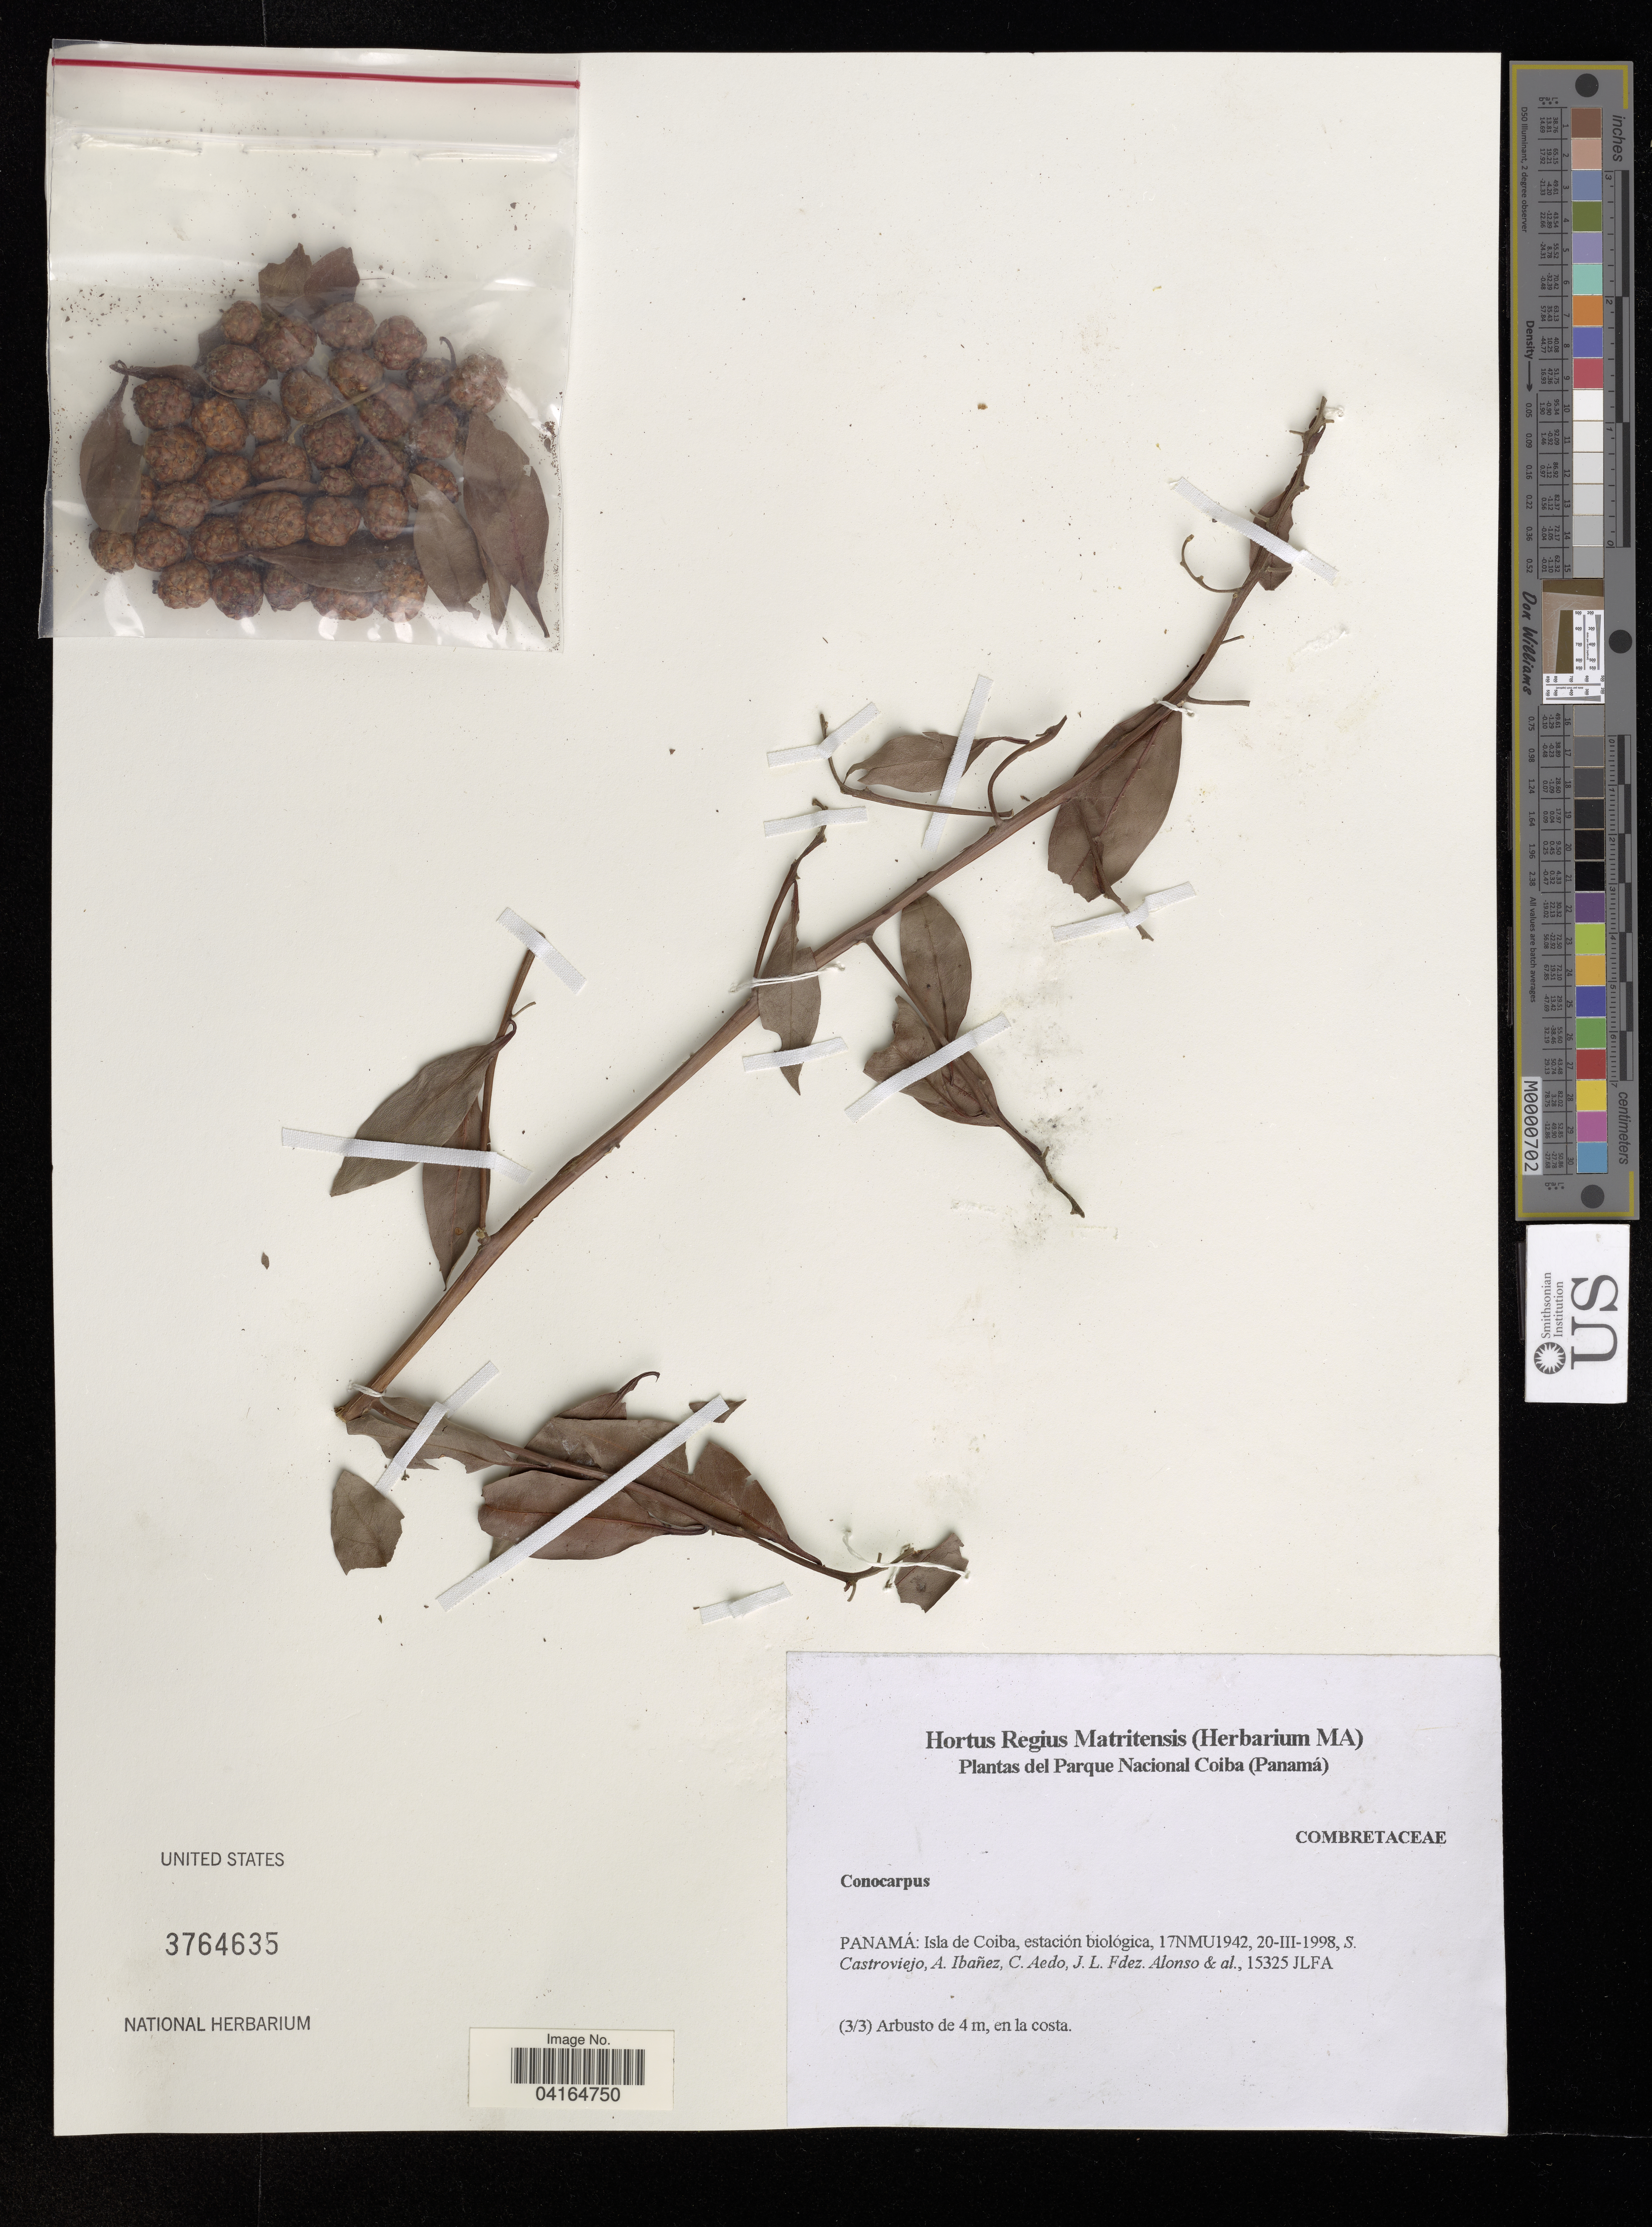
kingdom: Plantae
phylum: Tracheophyta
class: Magnoliopsida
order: Myrtales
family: Combretaceae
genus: Conocarpus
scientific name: Conocarpus sp.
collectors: S. Castroviejo, A. Ibáñez, C. Aedo, J. L. Fernández-Alonso & et al.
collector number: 15325 JLFA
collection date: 1998-03-20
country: Panama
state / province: Panamá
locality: Isla de Coiba, estación biológica.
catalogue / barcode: US 3764635